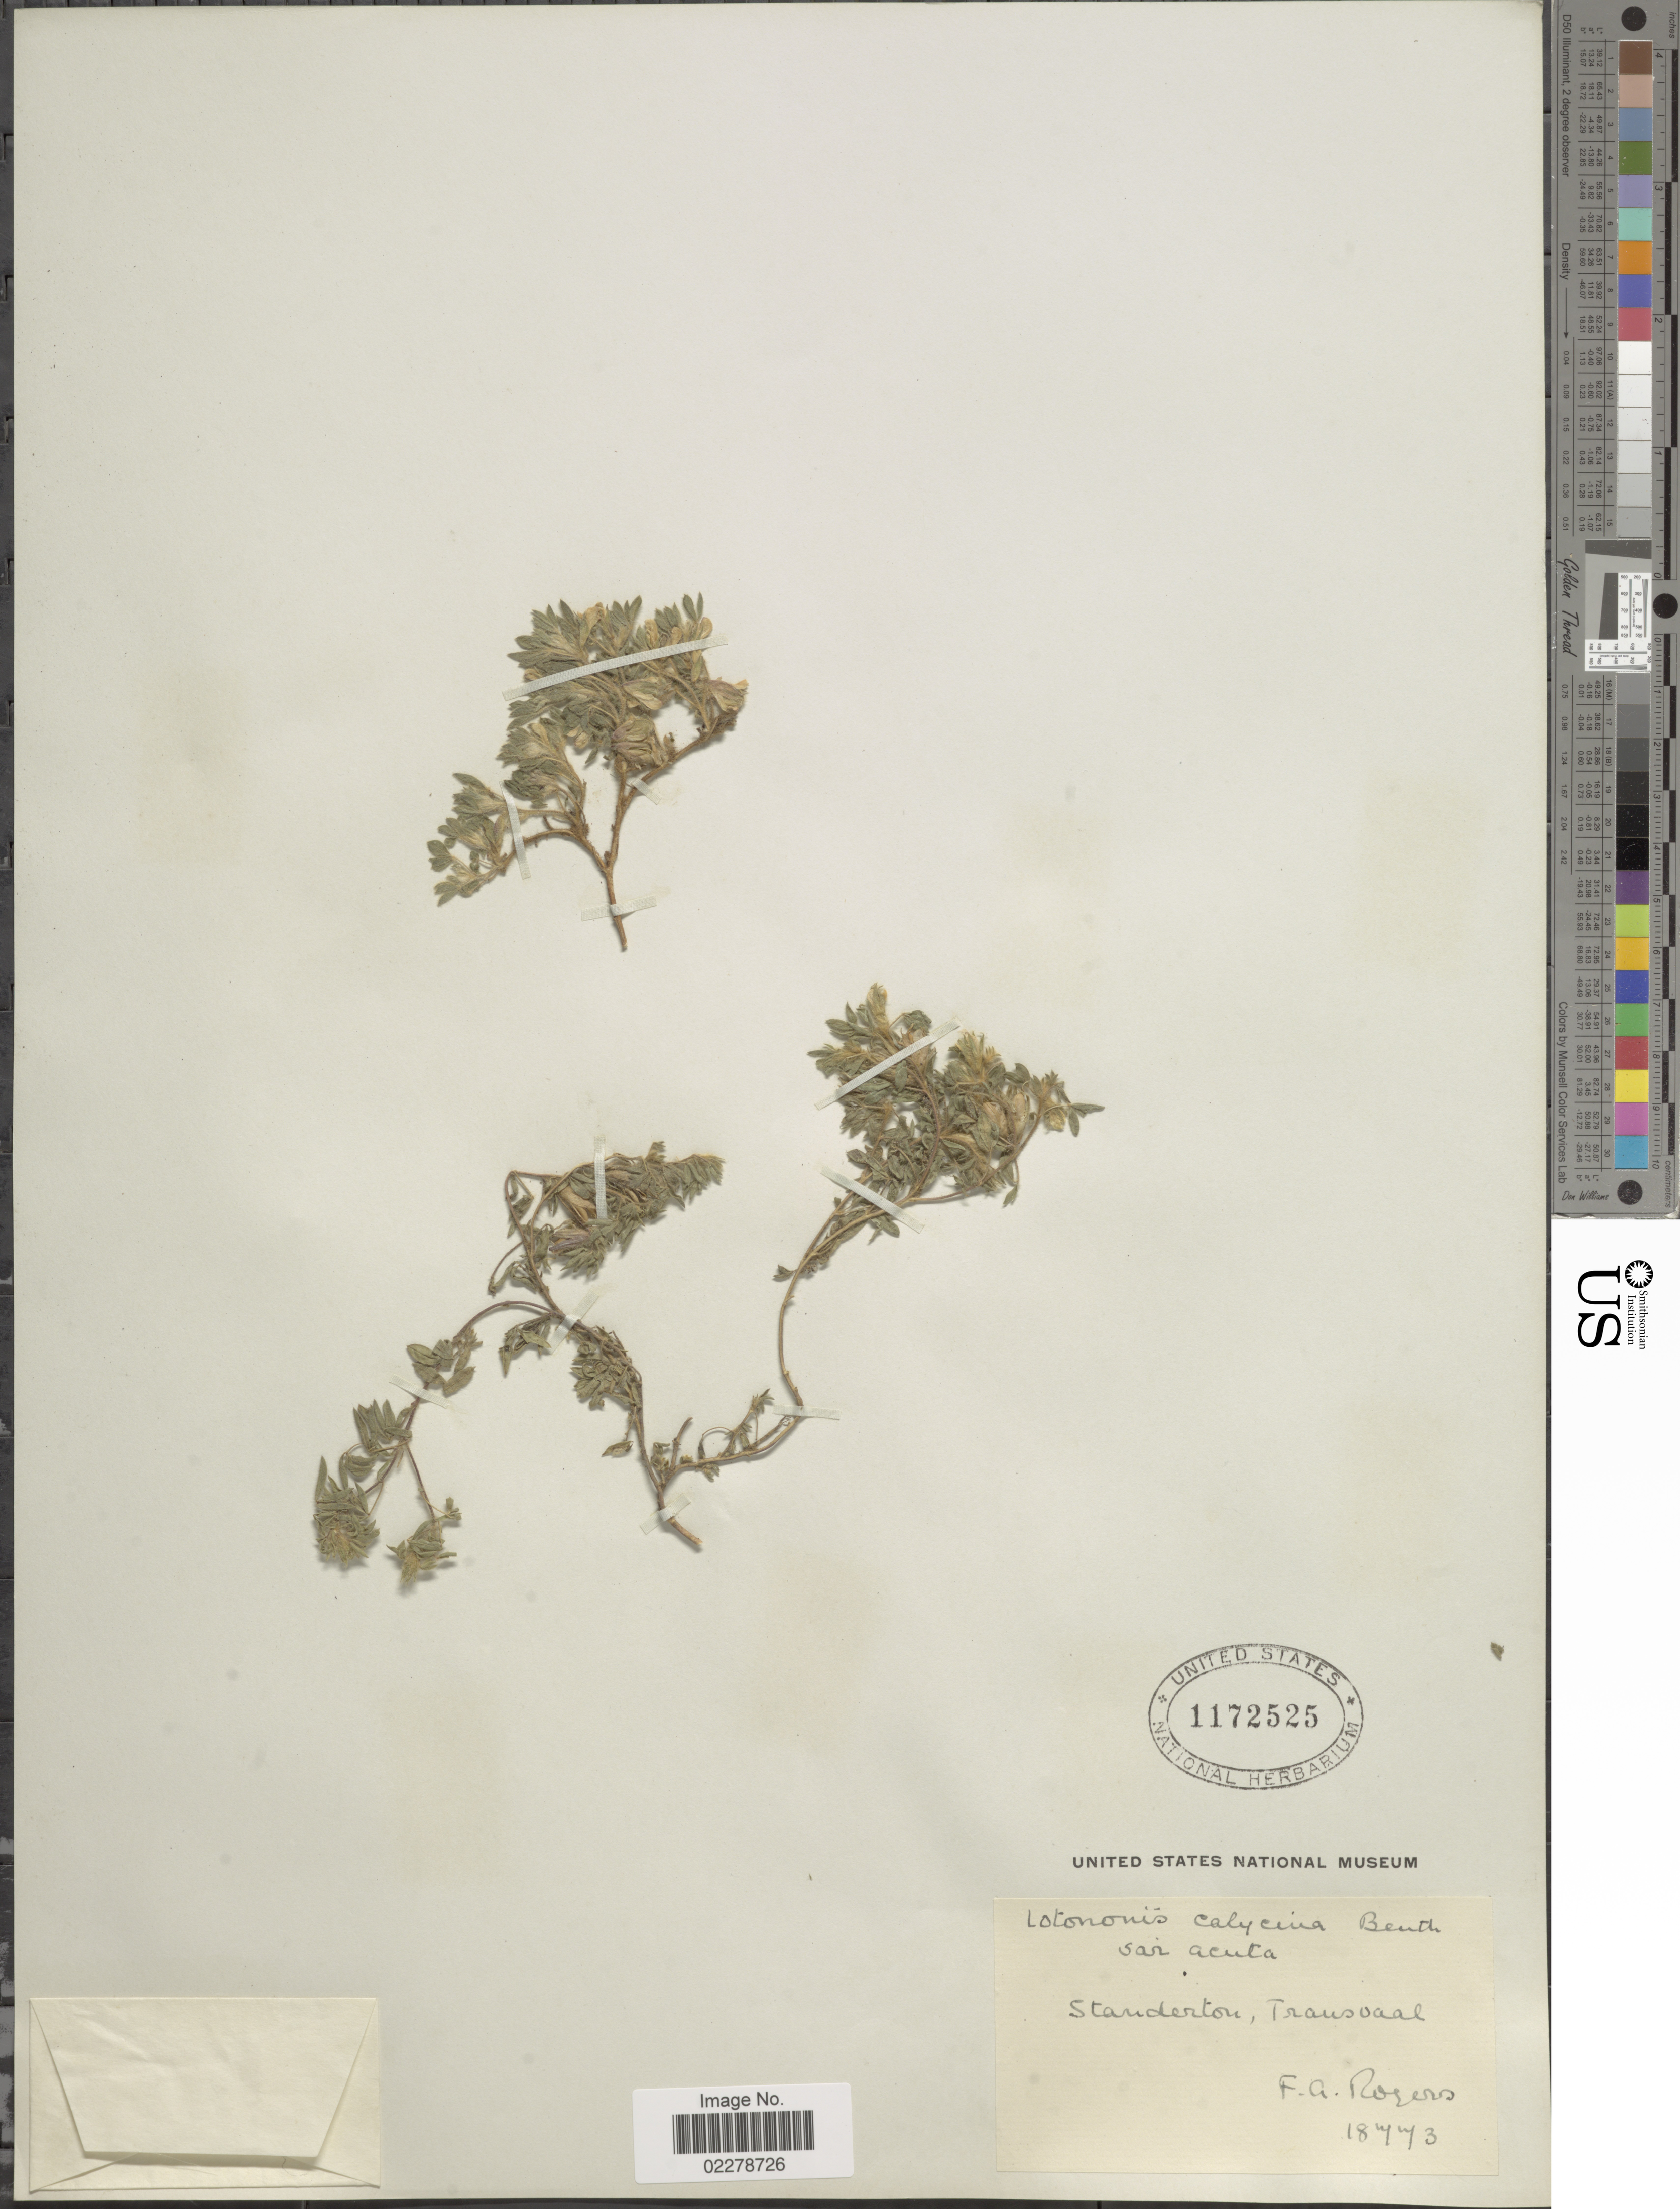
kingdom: Plantae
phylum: Tracheophyta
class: Magnoliopsida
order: Fabales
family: Fabaceae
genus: Lotononis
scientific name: Lotononis calycina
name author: (E. Mey.) Benth.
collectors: F. A. Rogers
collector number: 18773?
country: South Africa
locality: Standerton, Transvaal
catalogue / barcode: US 1172525